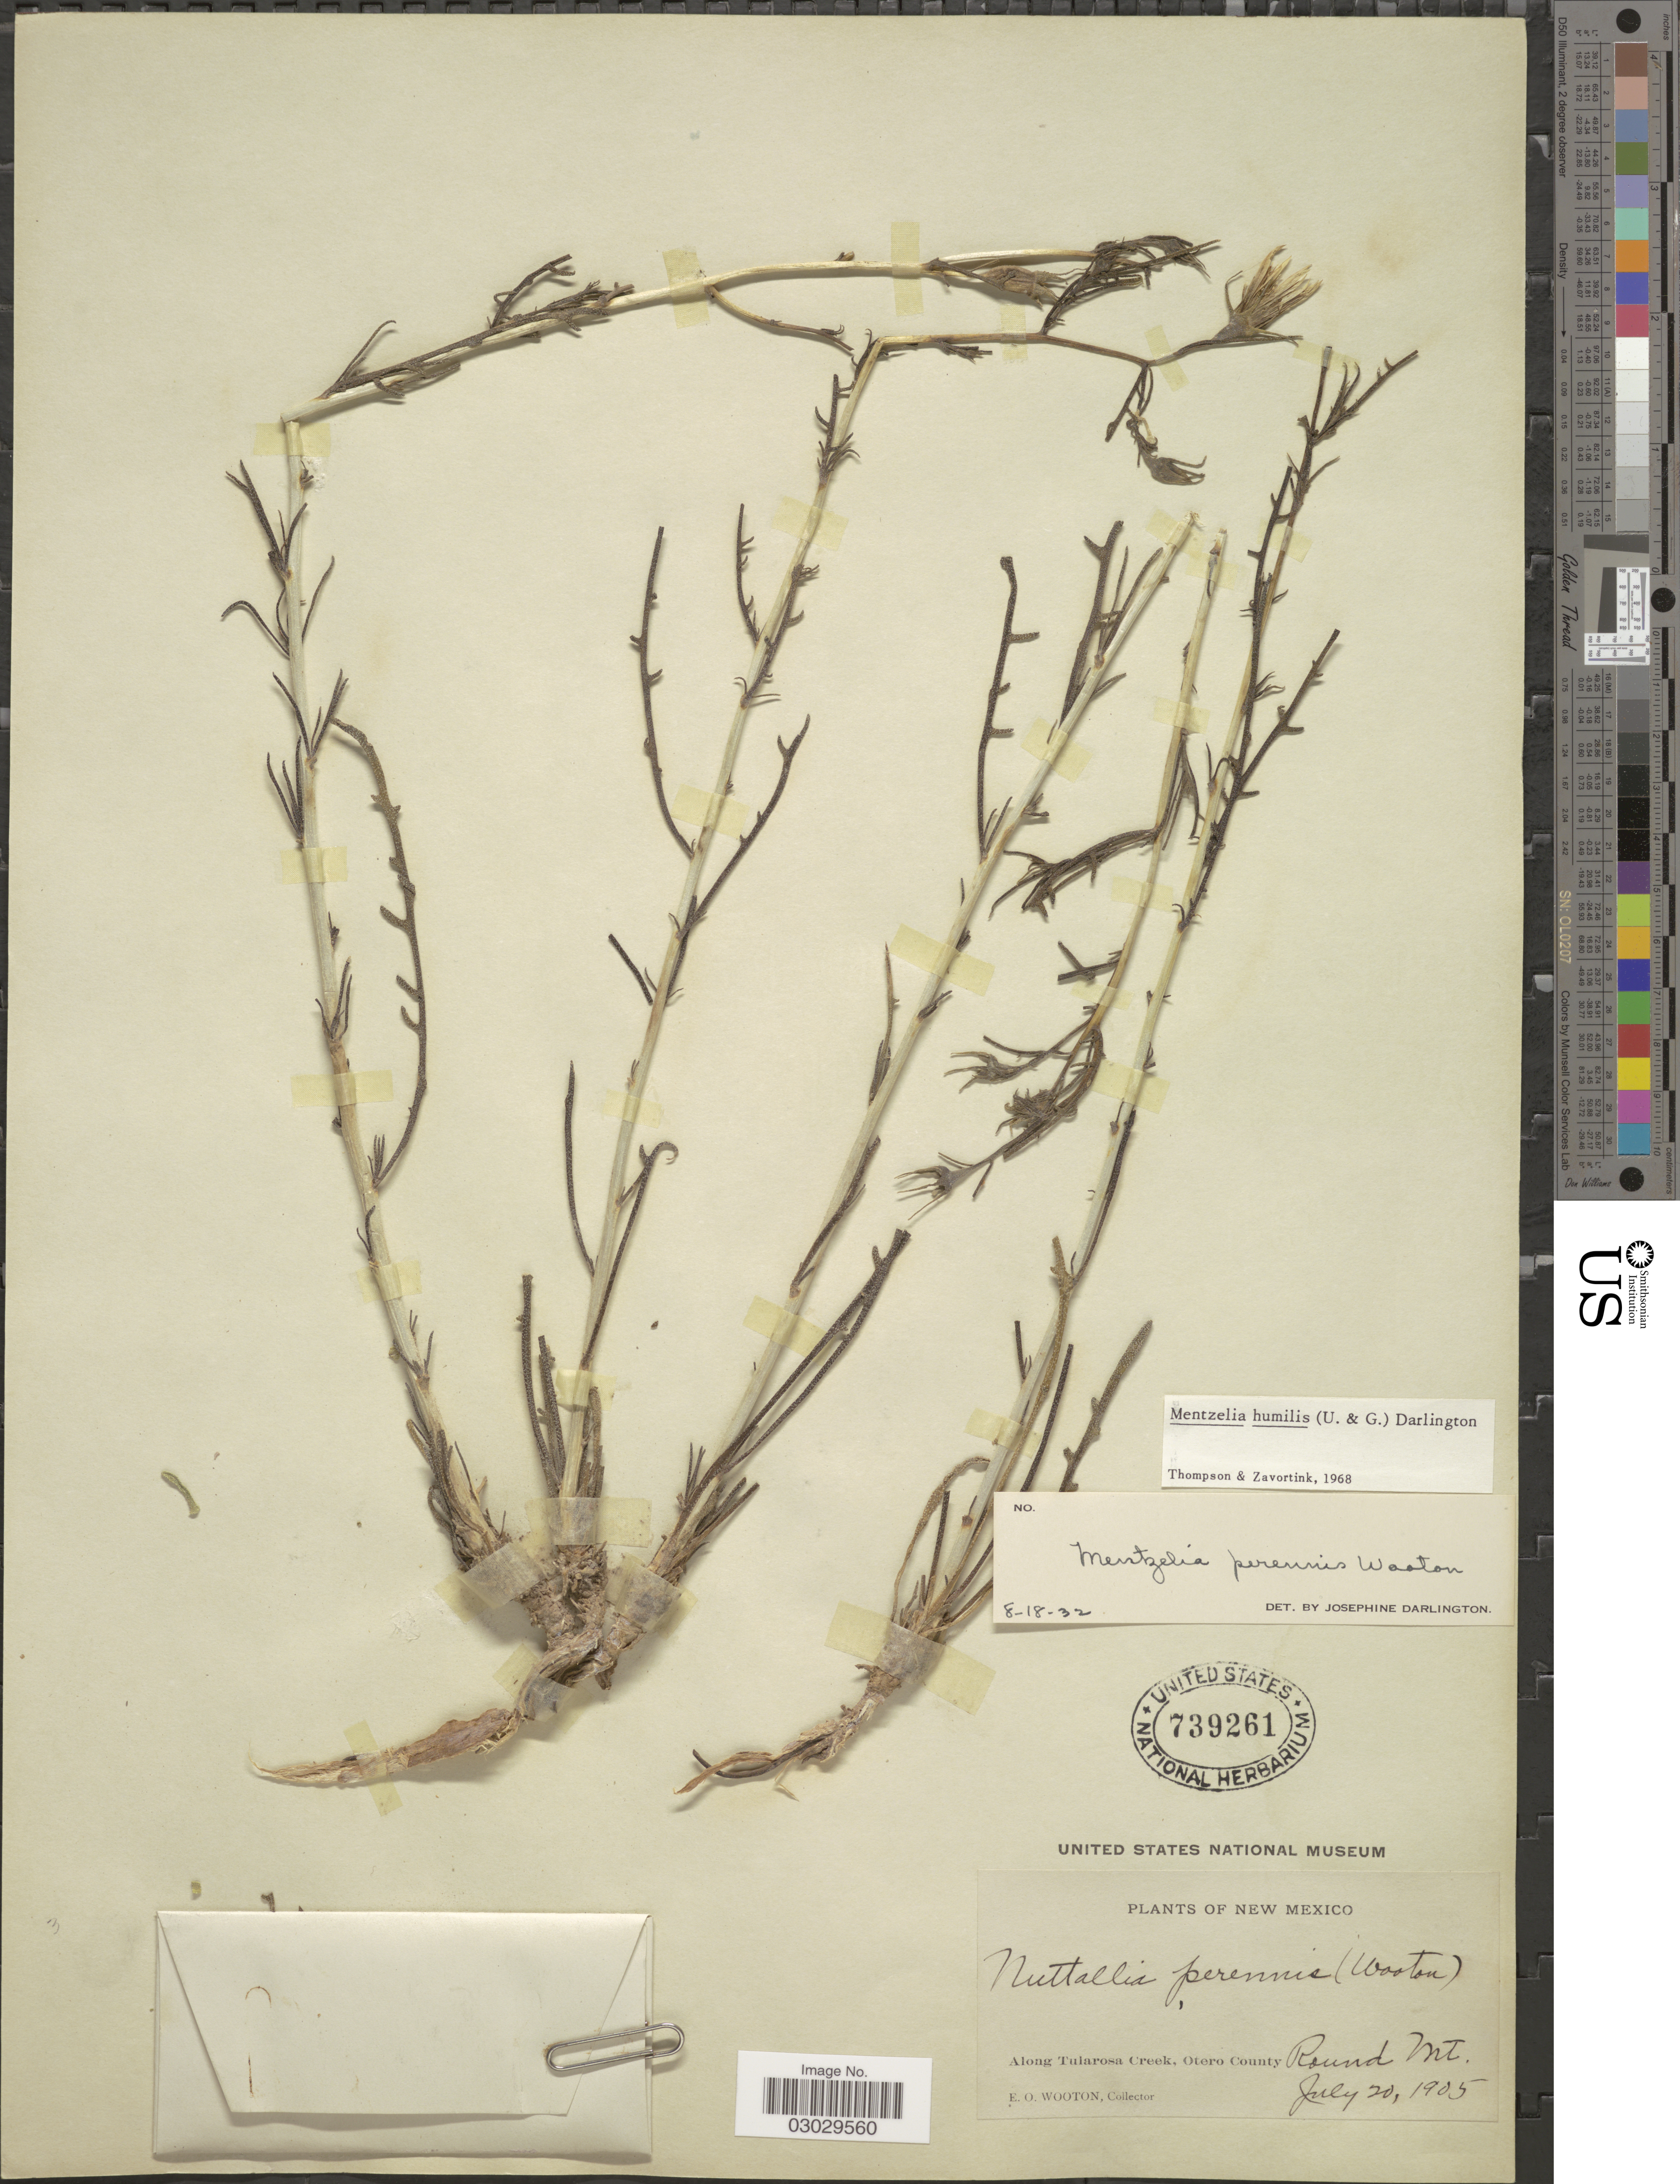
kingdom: Plantae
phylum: Tracheophyta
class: Magnoliopsida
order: Cornales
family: Loasaceae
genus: Mentzelia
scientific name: Mentzelia humilis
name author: (Urb. & Gilg) J. Darl.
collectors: E. O. Wooton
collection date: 1905-07-20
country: United States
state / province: New Mexico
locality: Along Tularosa Creek, Otero County. Round Mt.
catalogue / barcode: US 739261